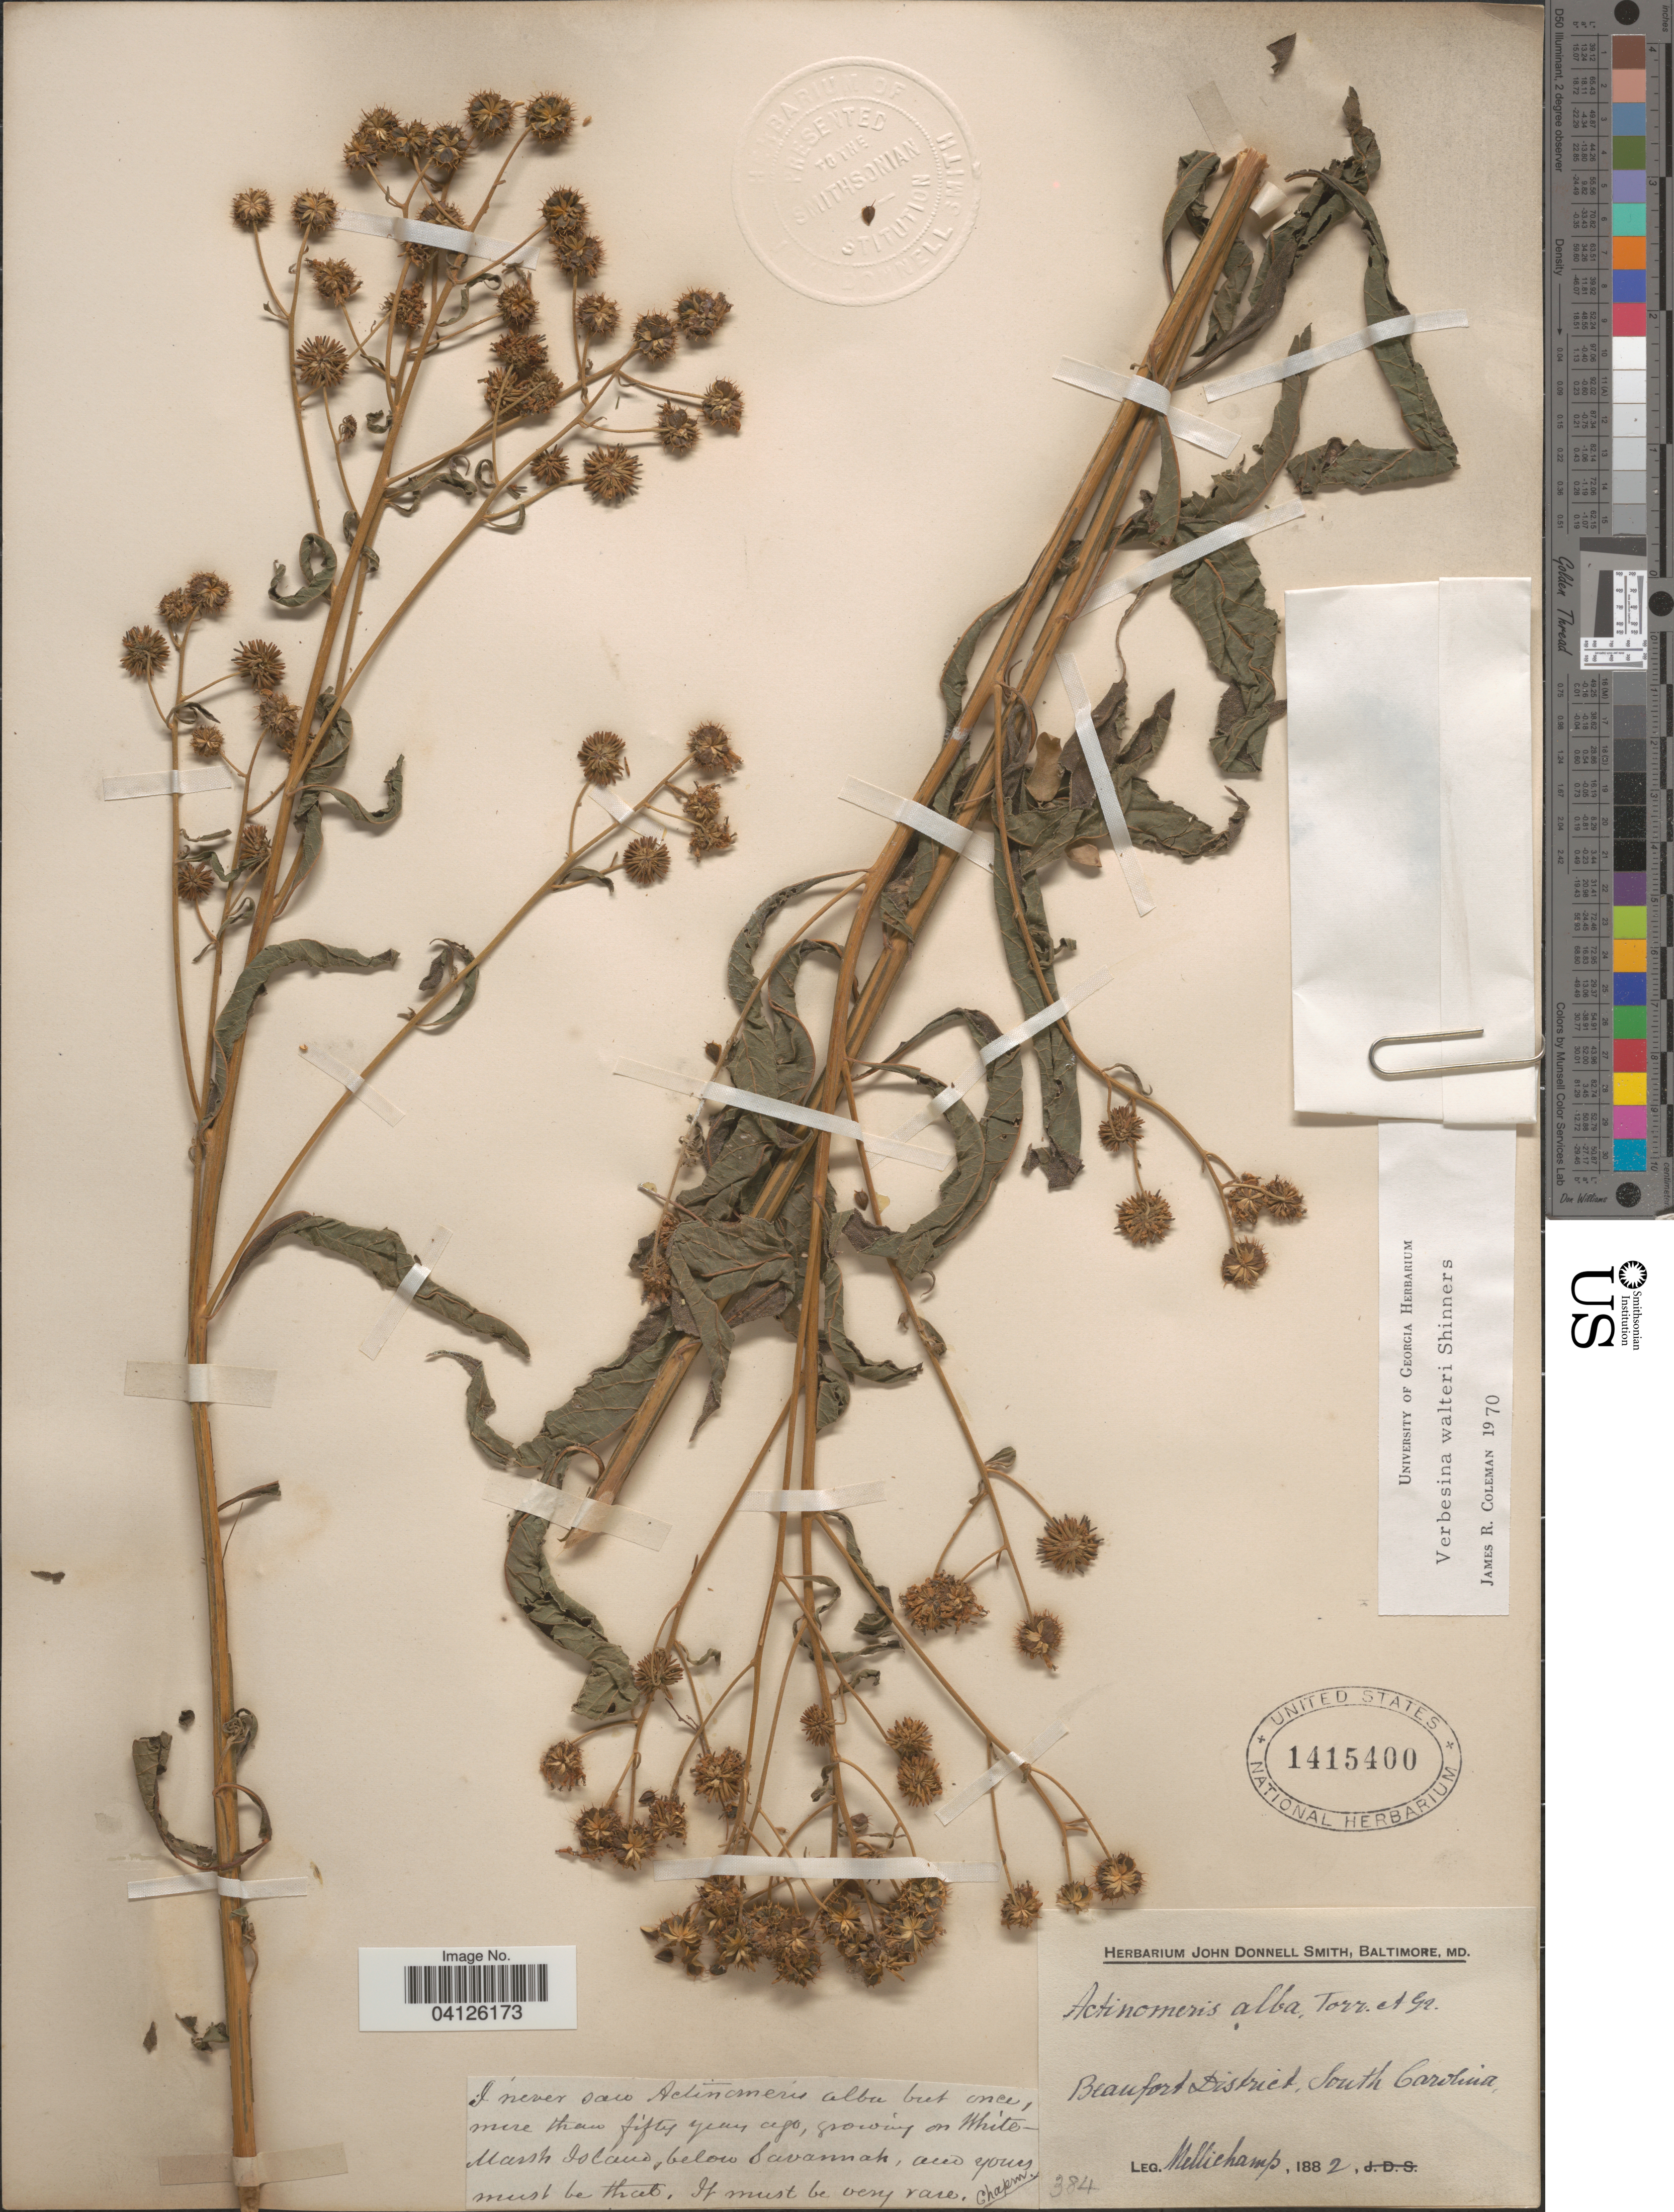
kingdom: Plantae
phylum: Tracheophyta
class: Magnoliopsida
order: Asterales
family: Asteraceae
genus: Verbesina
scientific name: Verbesina walteri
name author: Shinners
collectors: -. Mellichamp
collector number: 384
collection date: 1882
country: United States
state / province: South Carolina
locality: Beaufort District.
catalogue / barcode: US 1415400